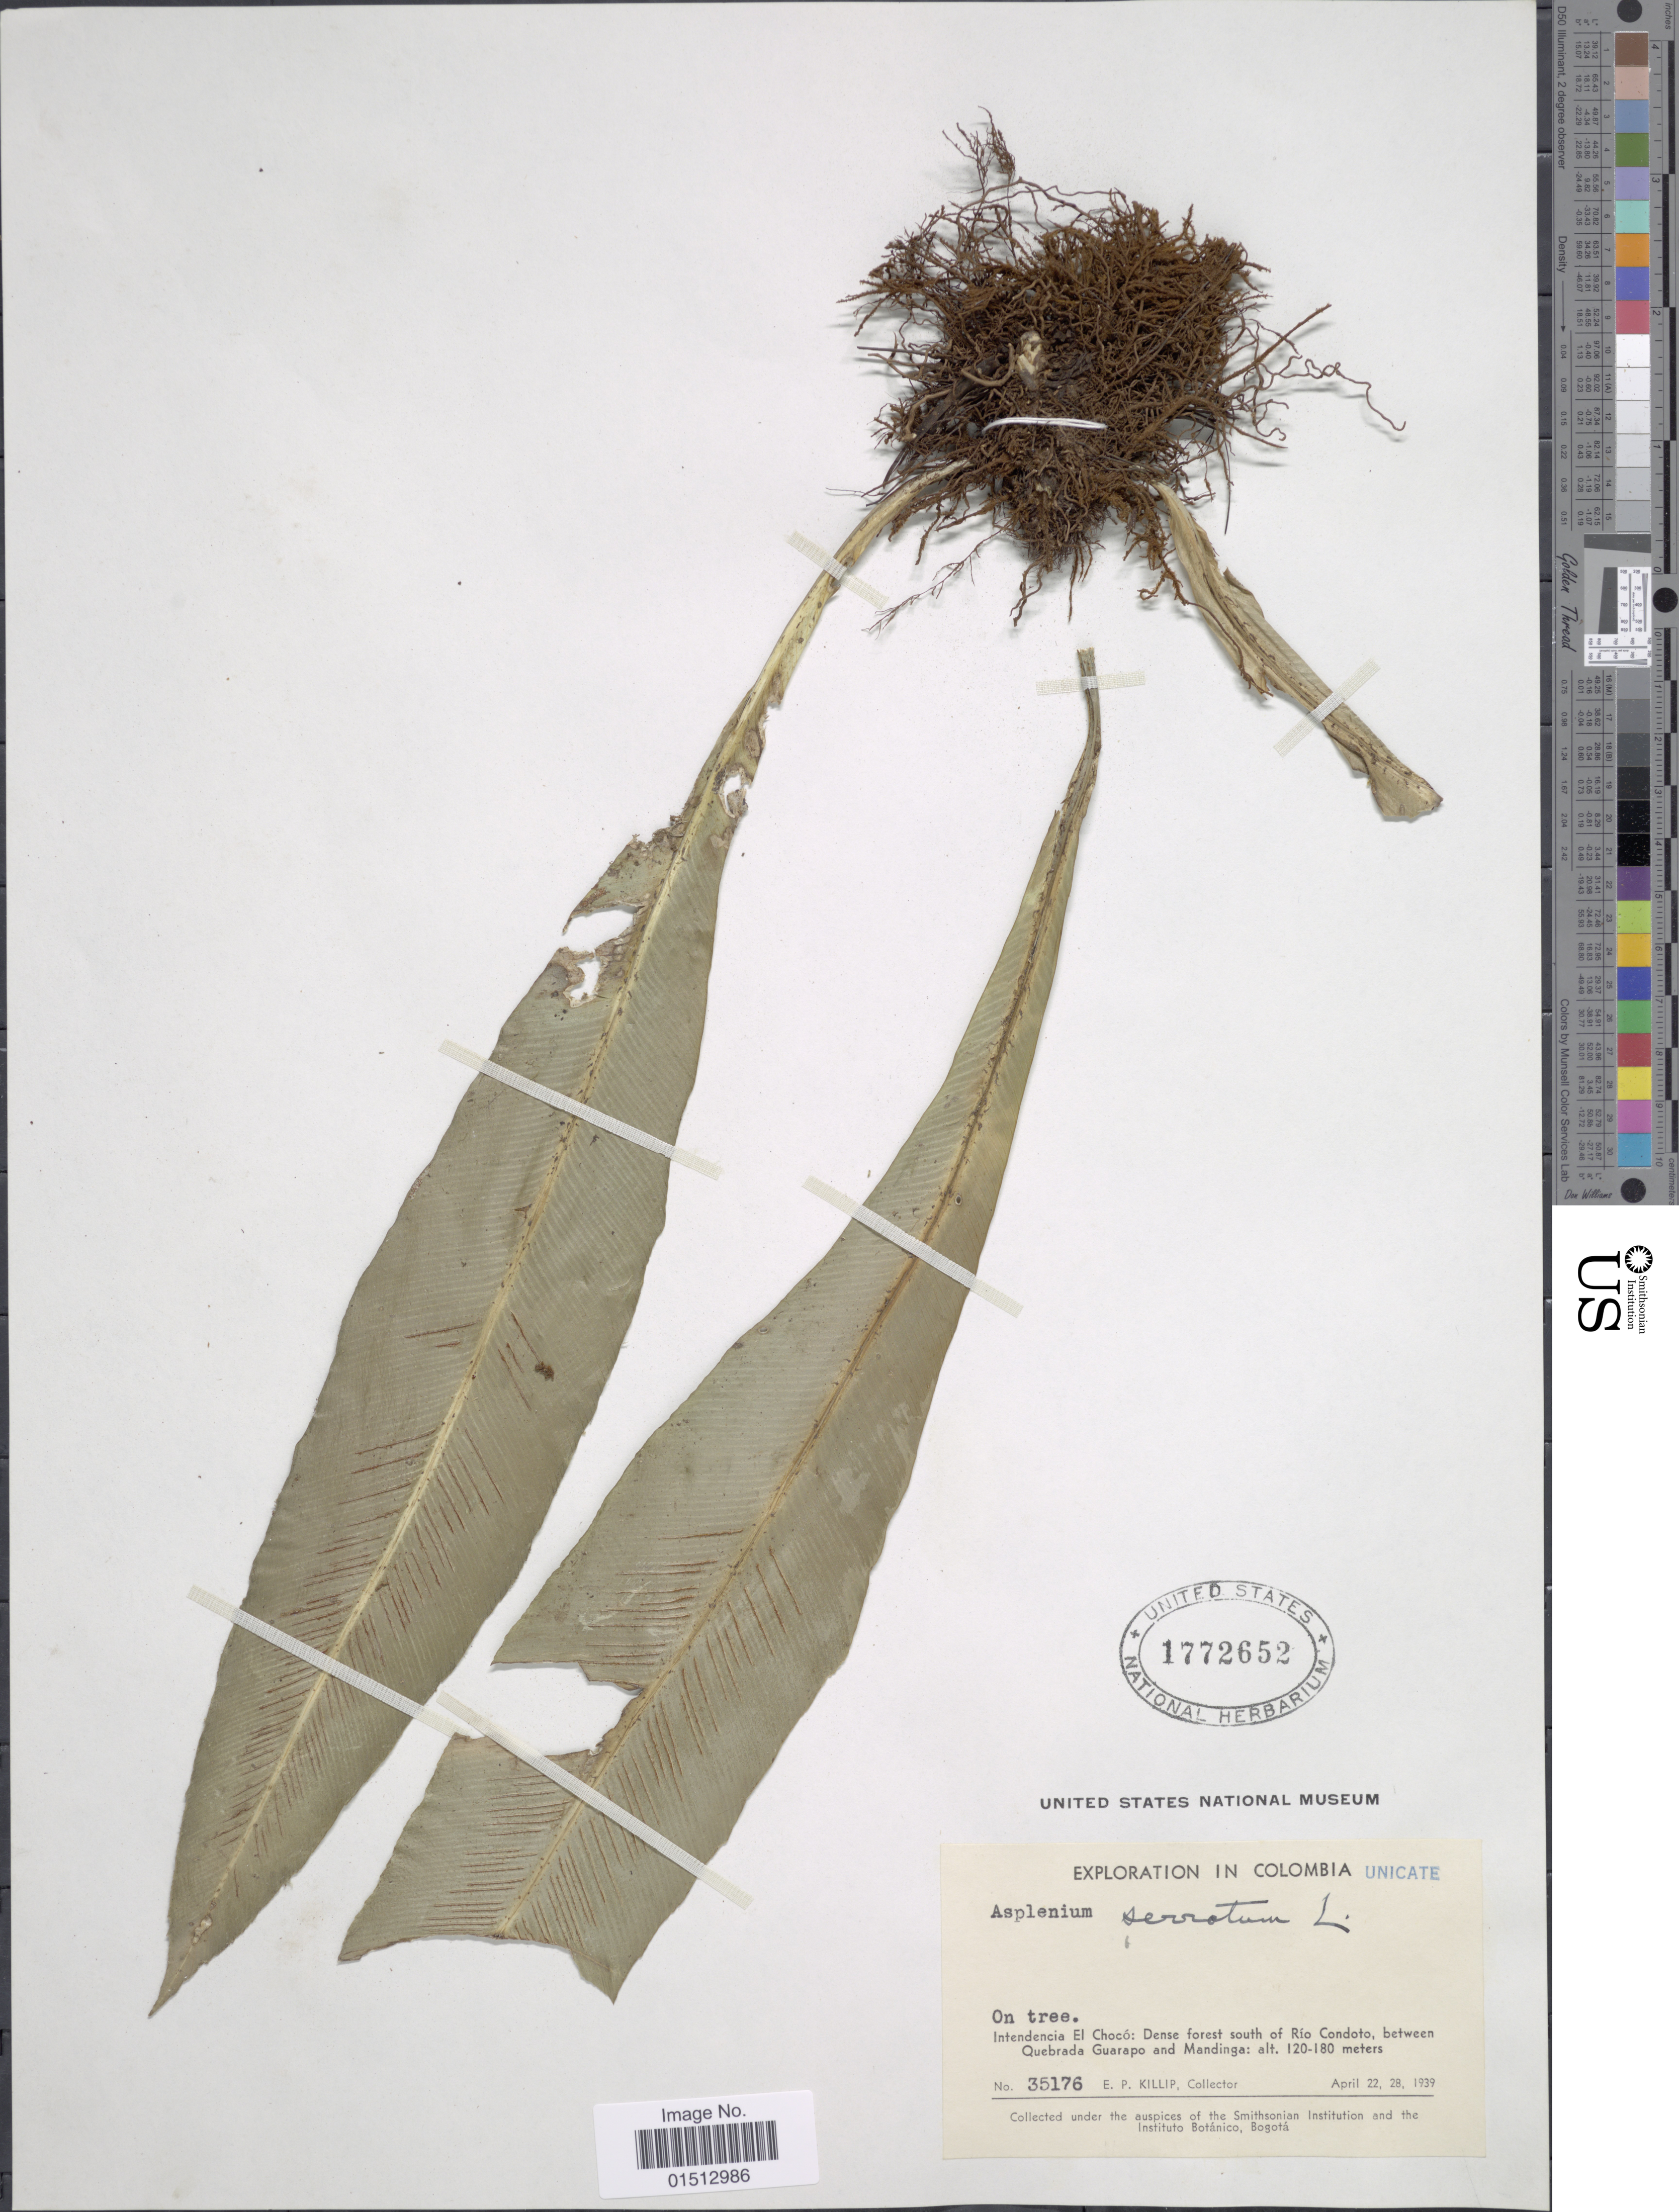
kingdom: Plantae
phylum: Tracheophyta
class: Polypodiopsida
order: Polypodiales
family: Aspleniaceae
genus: Asplenium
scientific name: Asplenium serratum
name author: L.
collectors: E. P. Killip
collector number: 35176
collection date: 1939-04-22/1939-04-28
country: Colombia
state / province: Chocó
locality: Colombia, Intendencia El Choco: Dense forest south of Rio Condoto, between Quebrada Guarapo and Mandinga.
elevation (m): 120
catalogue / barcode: US 1772652